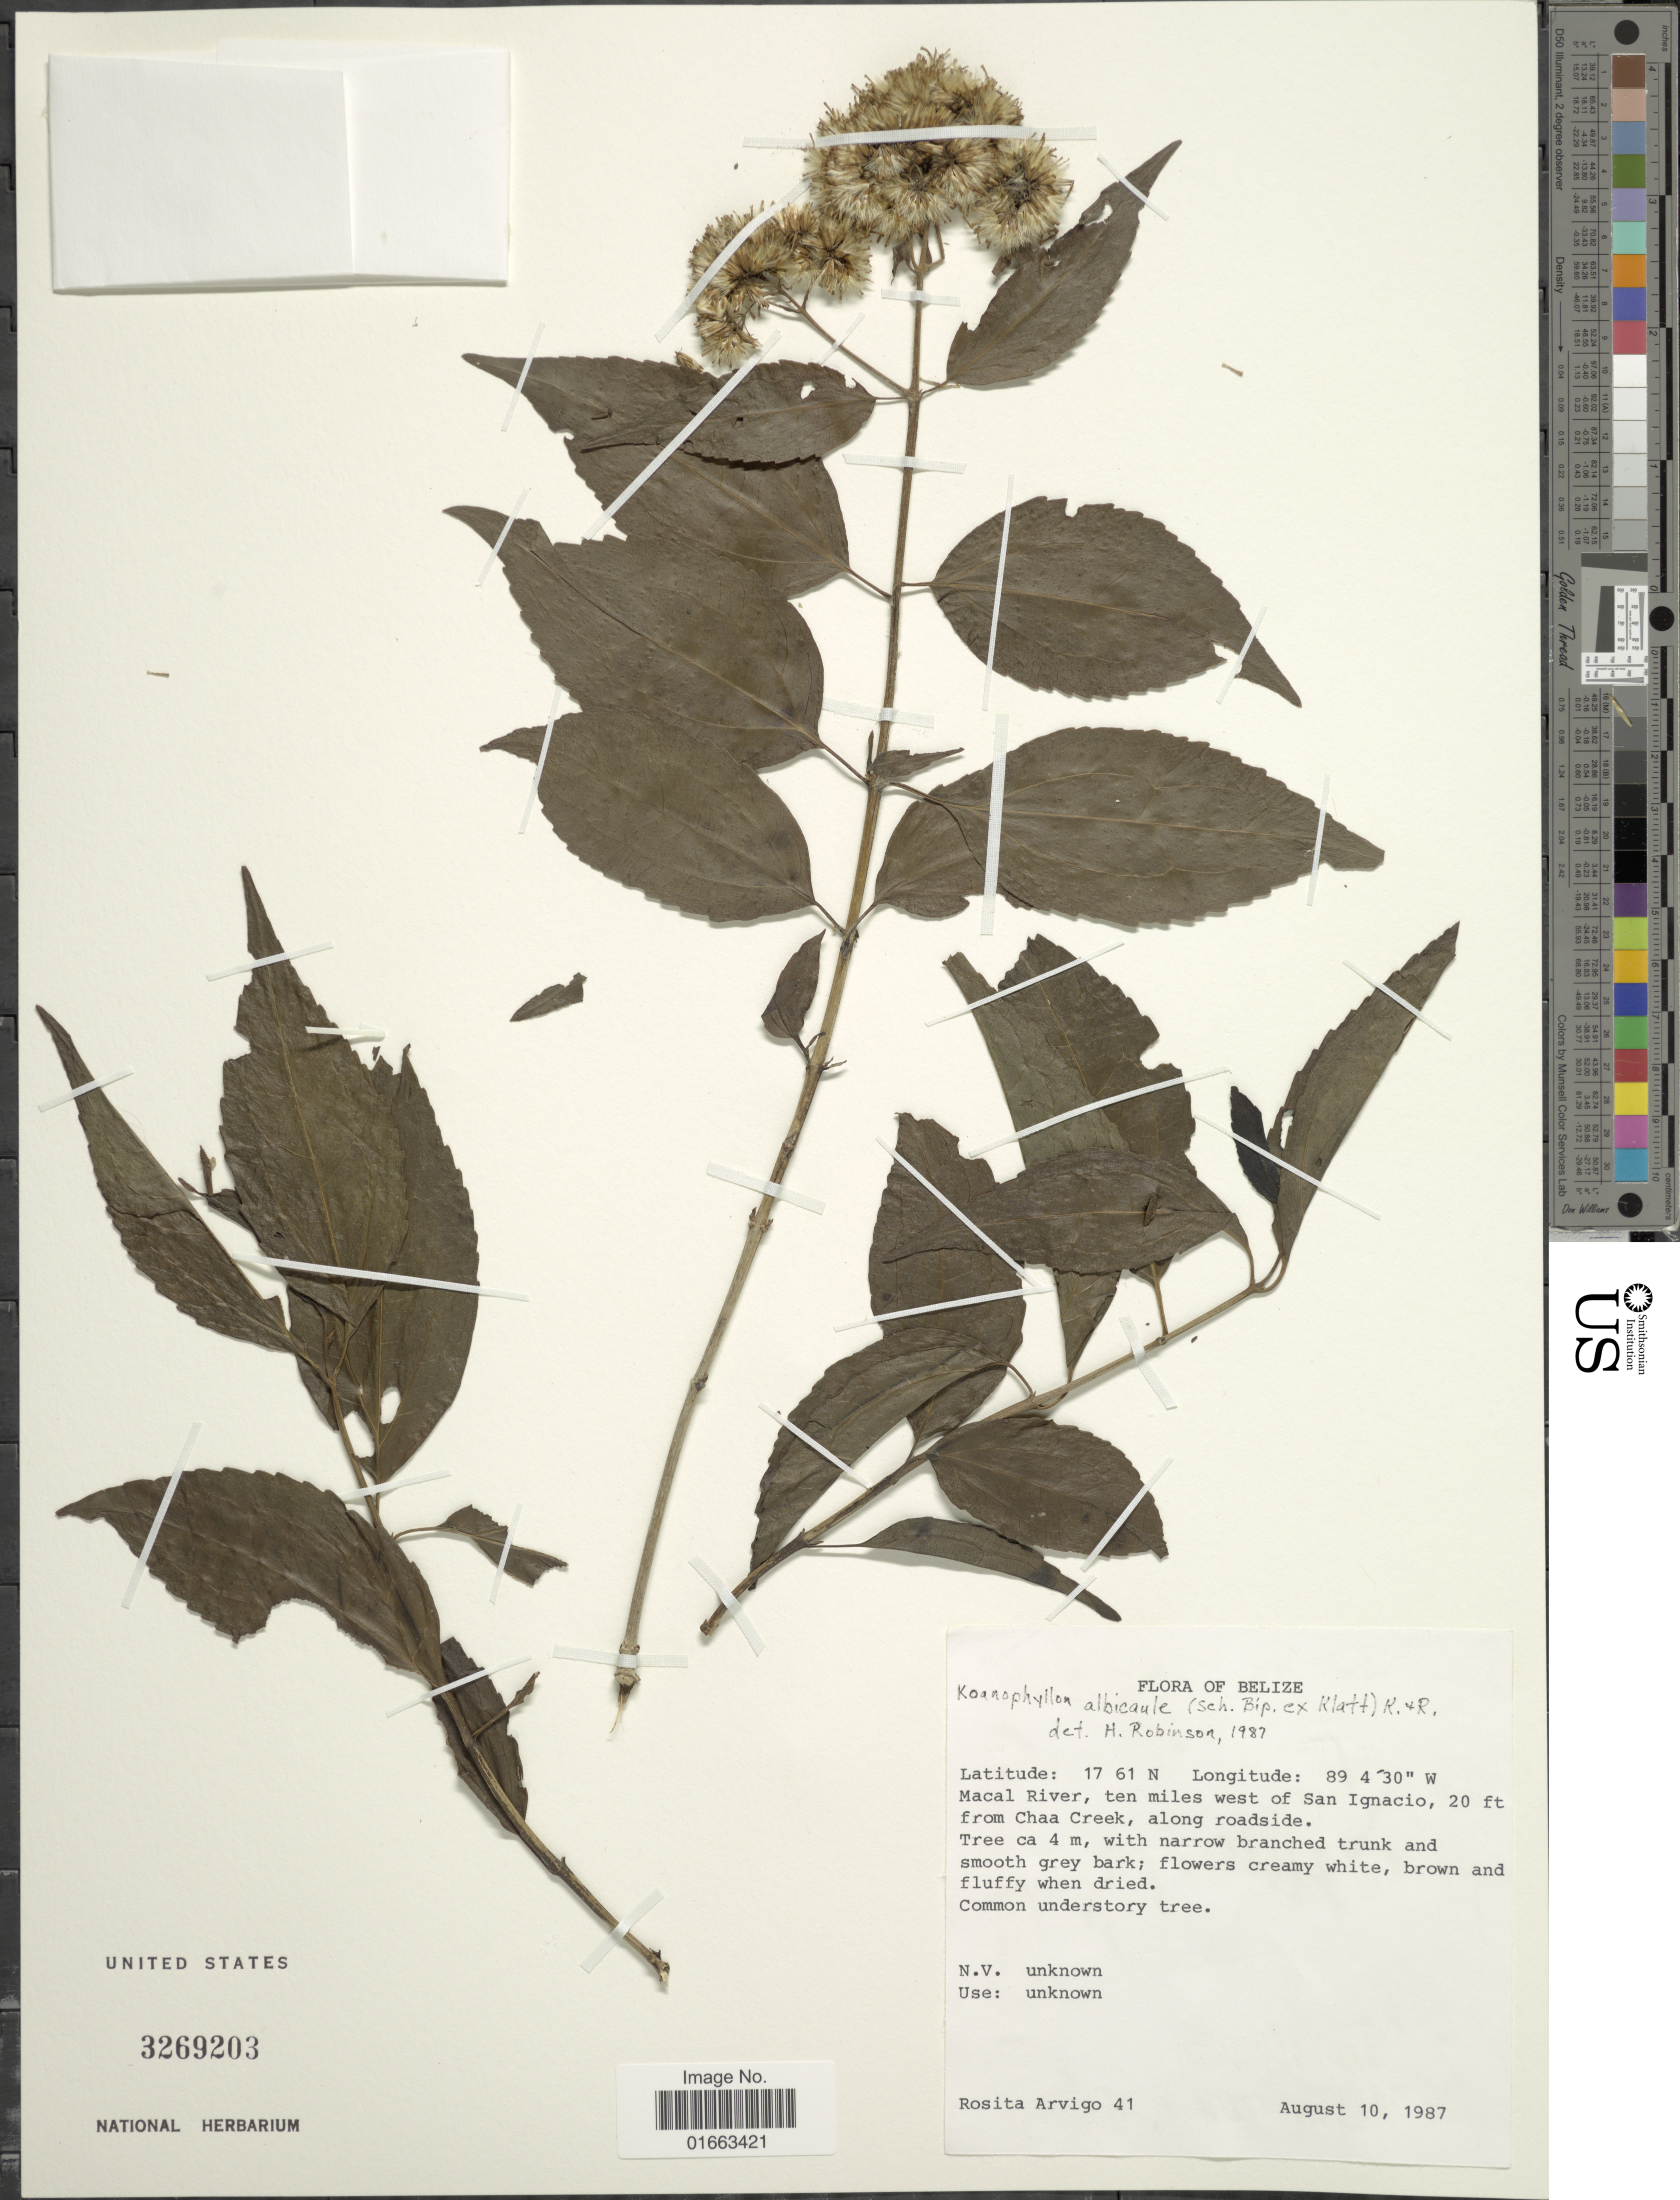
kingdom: Plantae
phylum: Tracheophyta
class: Magnoliopsida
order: Asterales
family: Asteraceae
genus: Koanophyllon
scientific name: Koanophyllon albicaule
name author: (Sch. Bip. ex Klatt) R.M. King & H. Rob.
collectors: R. Arvigo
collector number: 41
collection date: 1987-08-10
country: Belize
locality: Macal River, ten miles west of San Ignacio, 20 ft from Chaa Creek, along roadside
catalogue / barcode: US 3269203